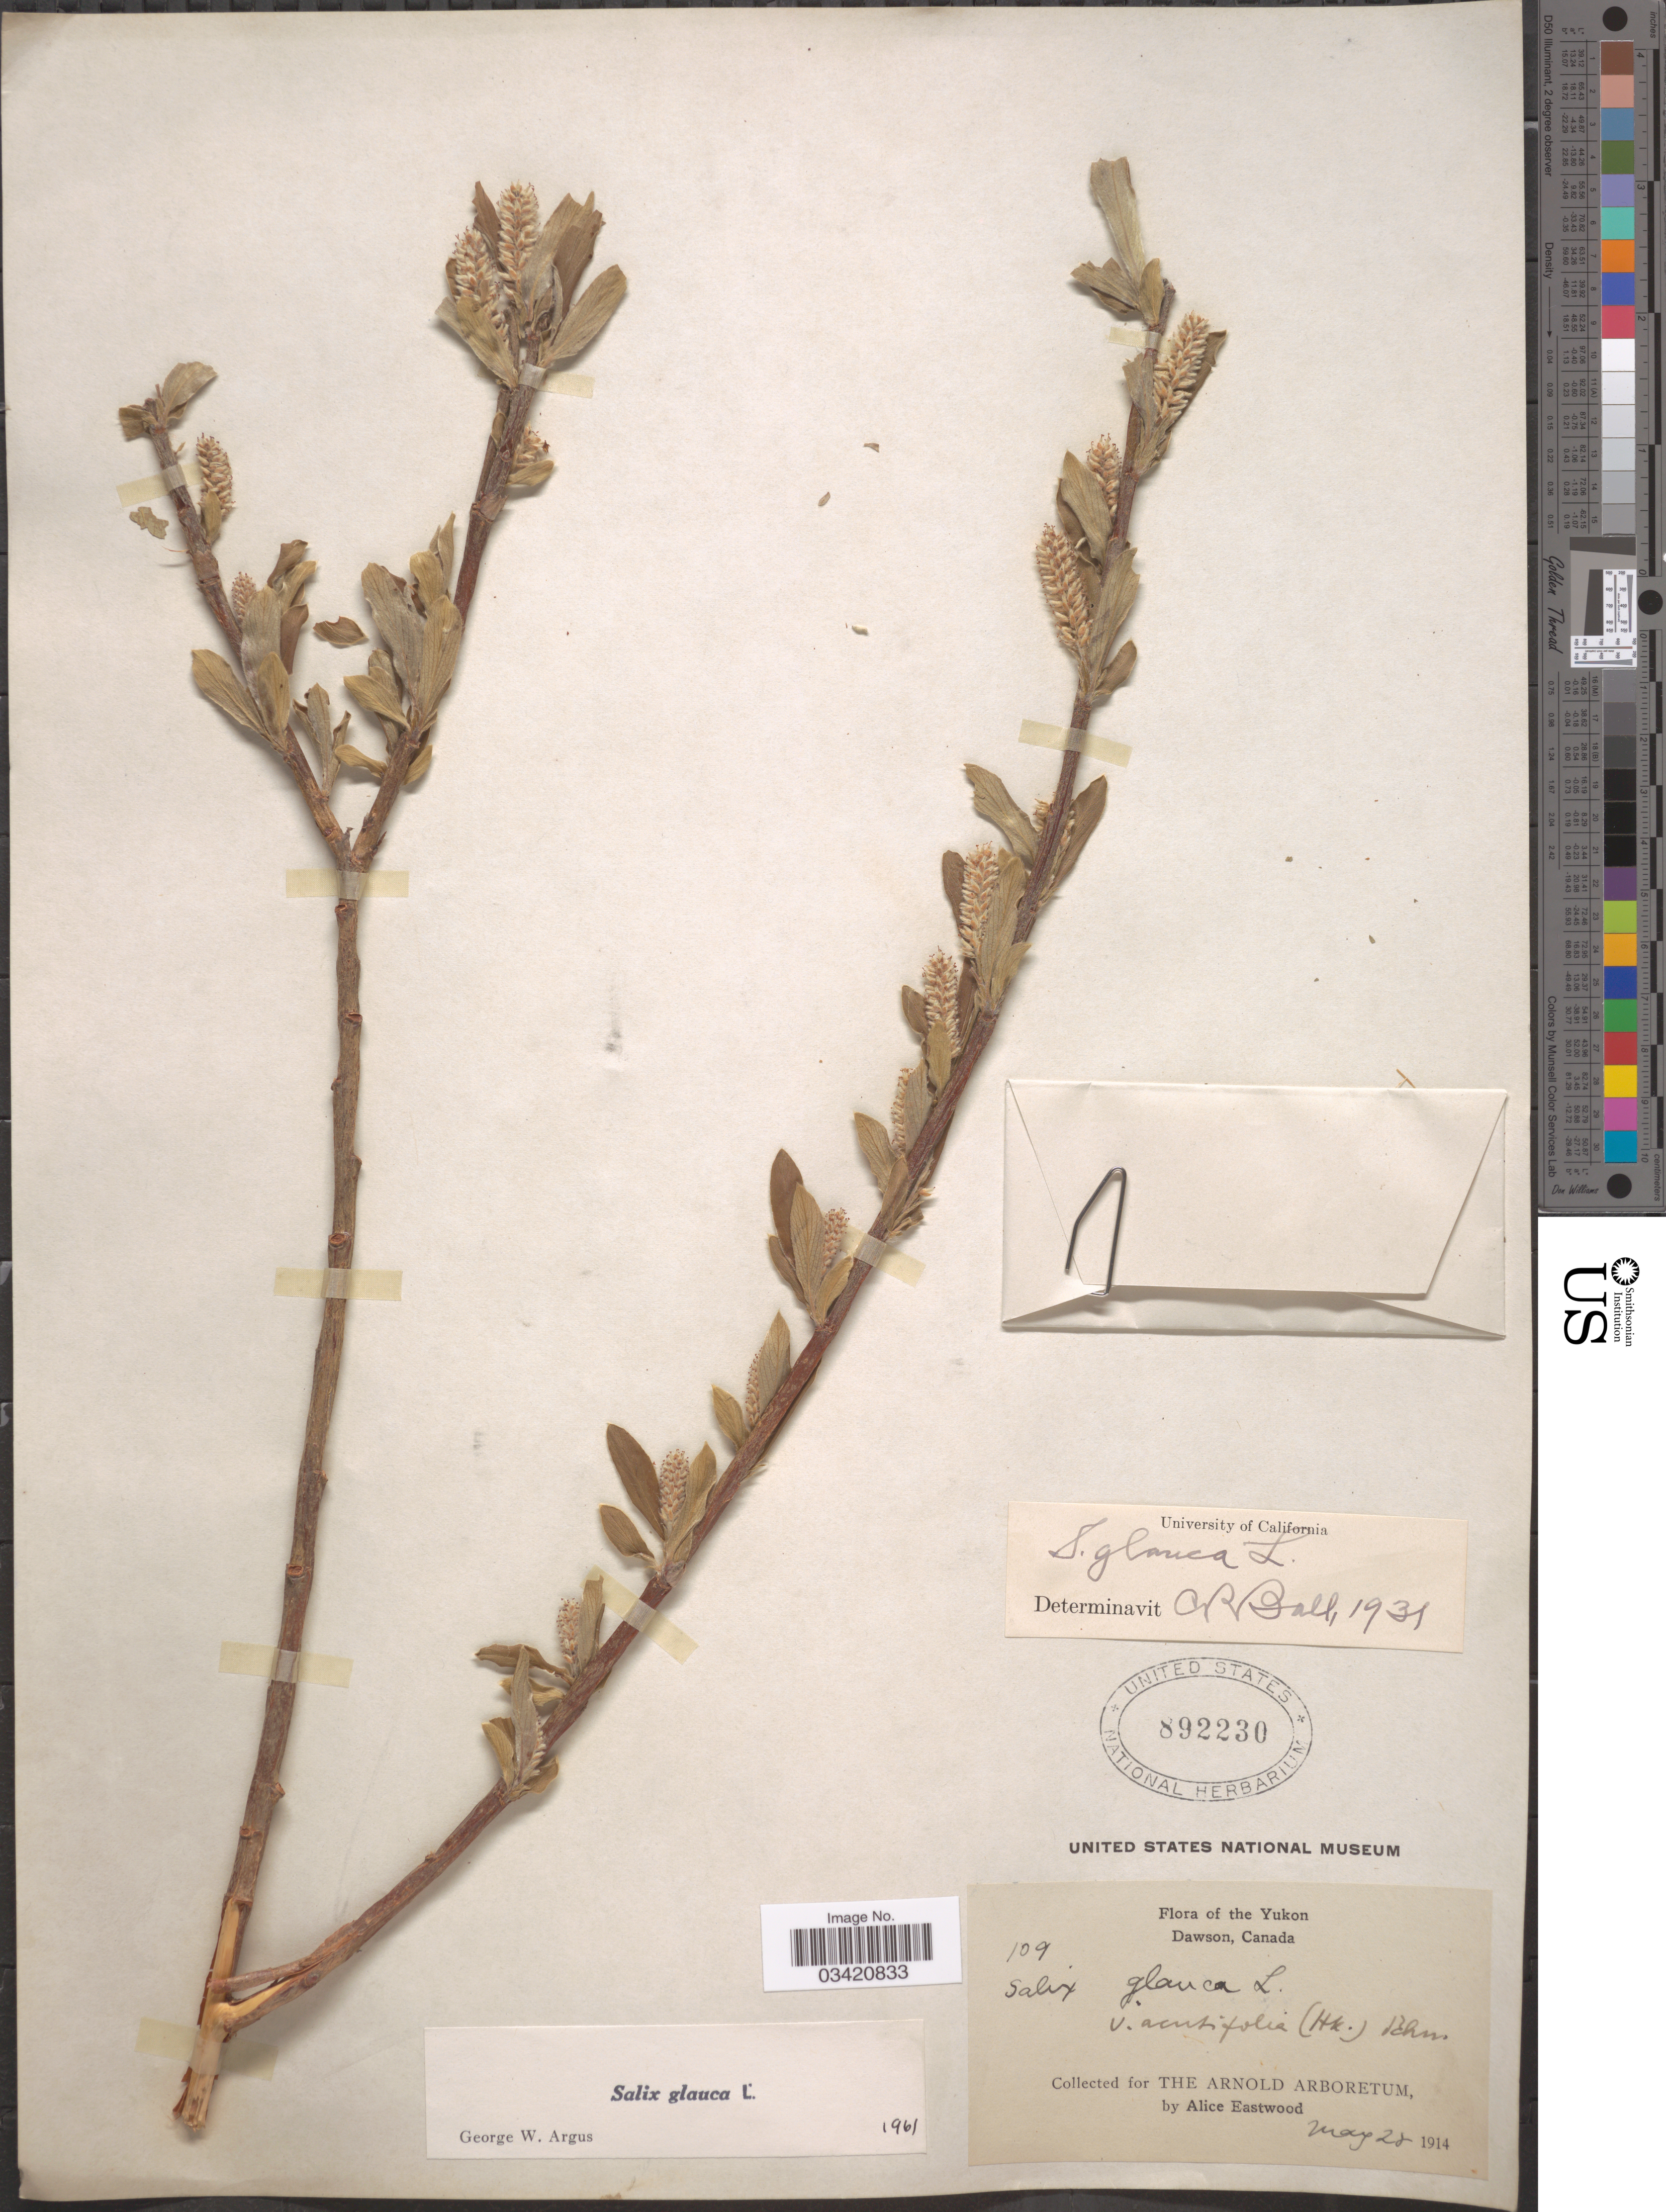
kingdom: Plantae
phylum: Tracheophyta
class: Magnoliopsida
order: Malpighiales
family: Salicaceae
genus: Salix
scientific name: Salix glauca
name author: L.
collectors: A. Eastwood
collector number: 109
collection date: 1914-05-28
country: Canada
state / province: Yukon Territory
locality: Yukon. Dawson.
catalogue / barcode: US 892230